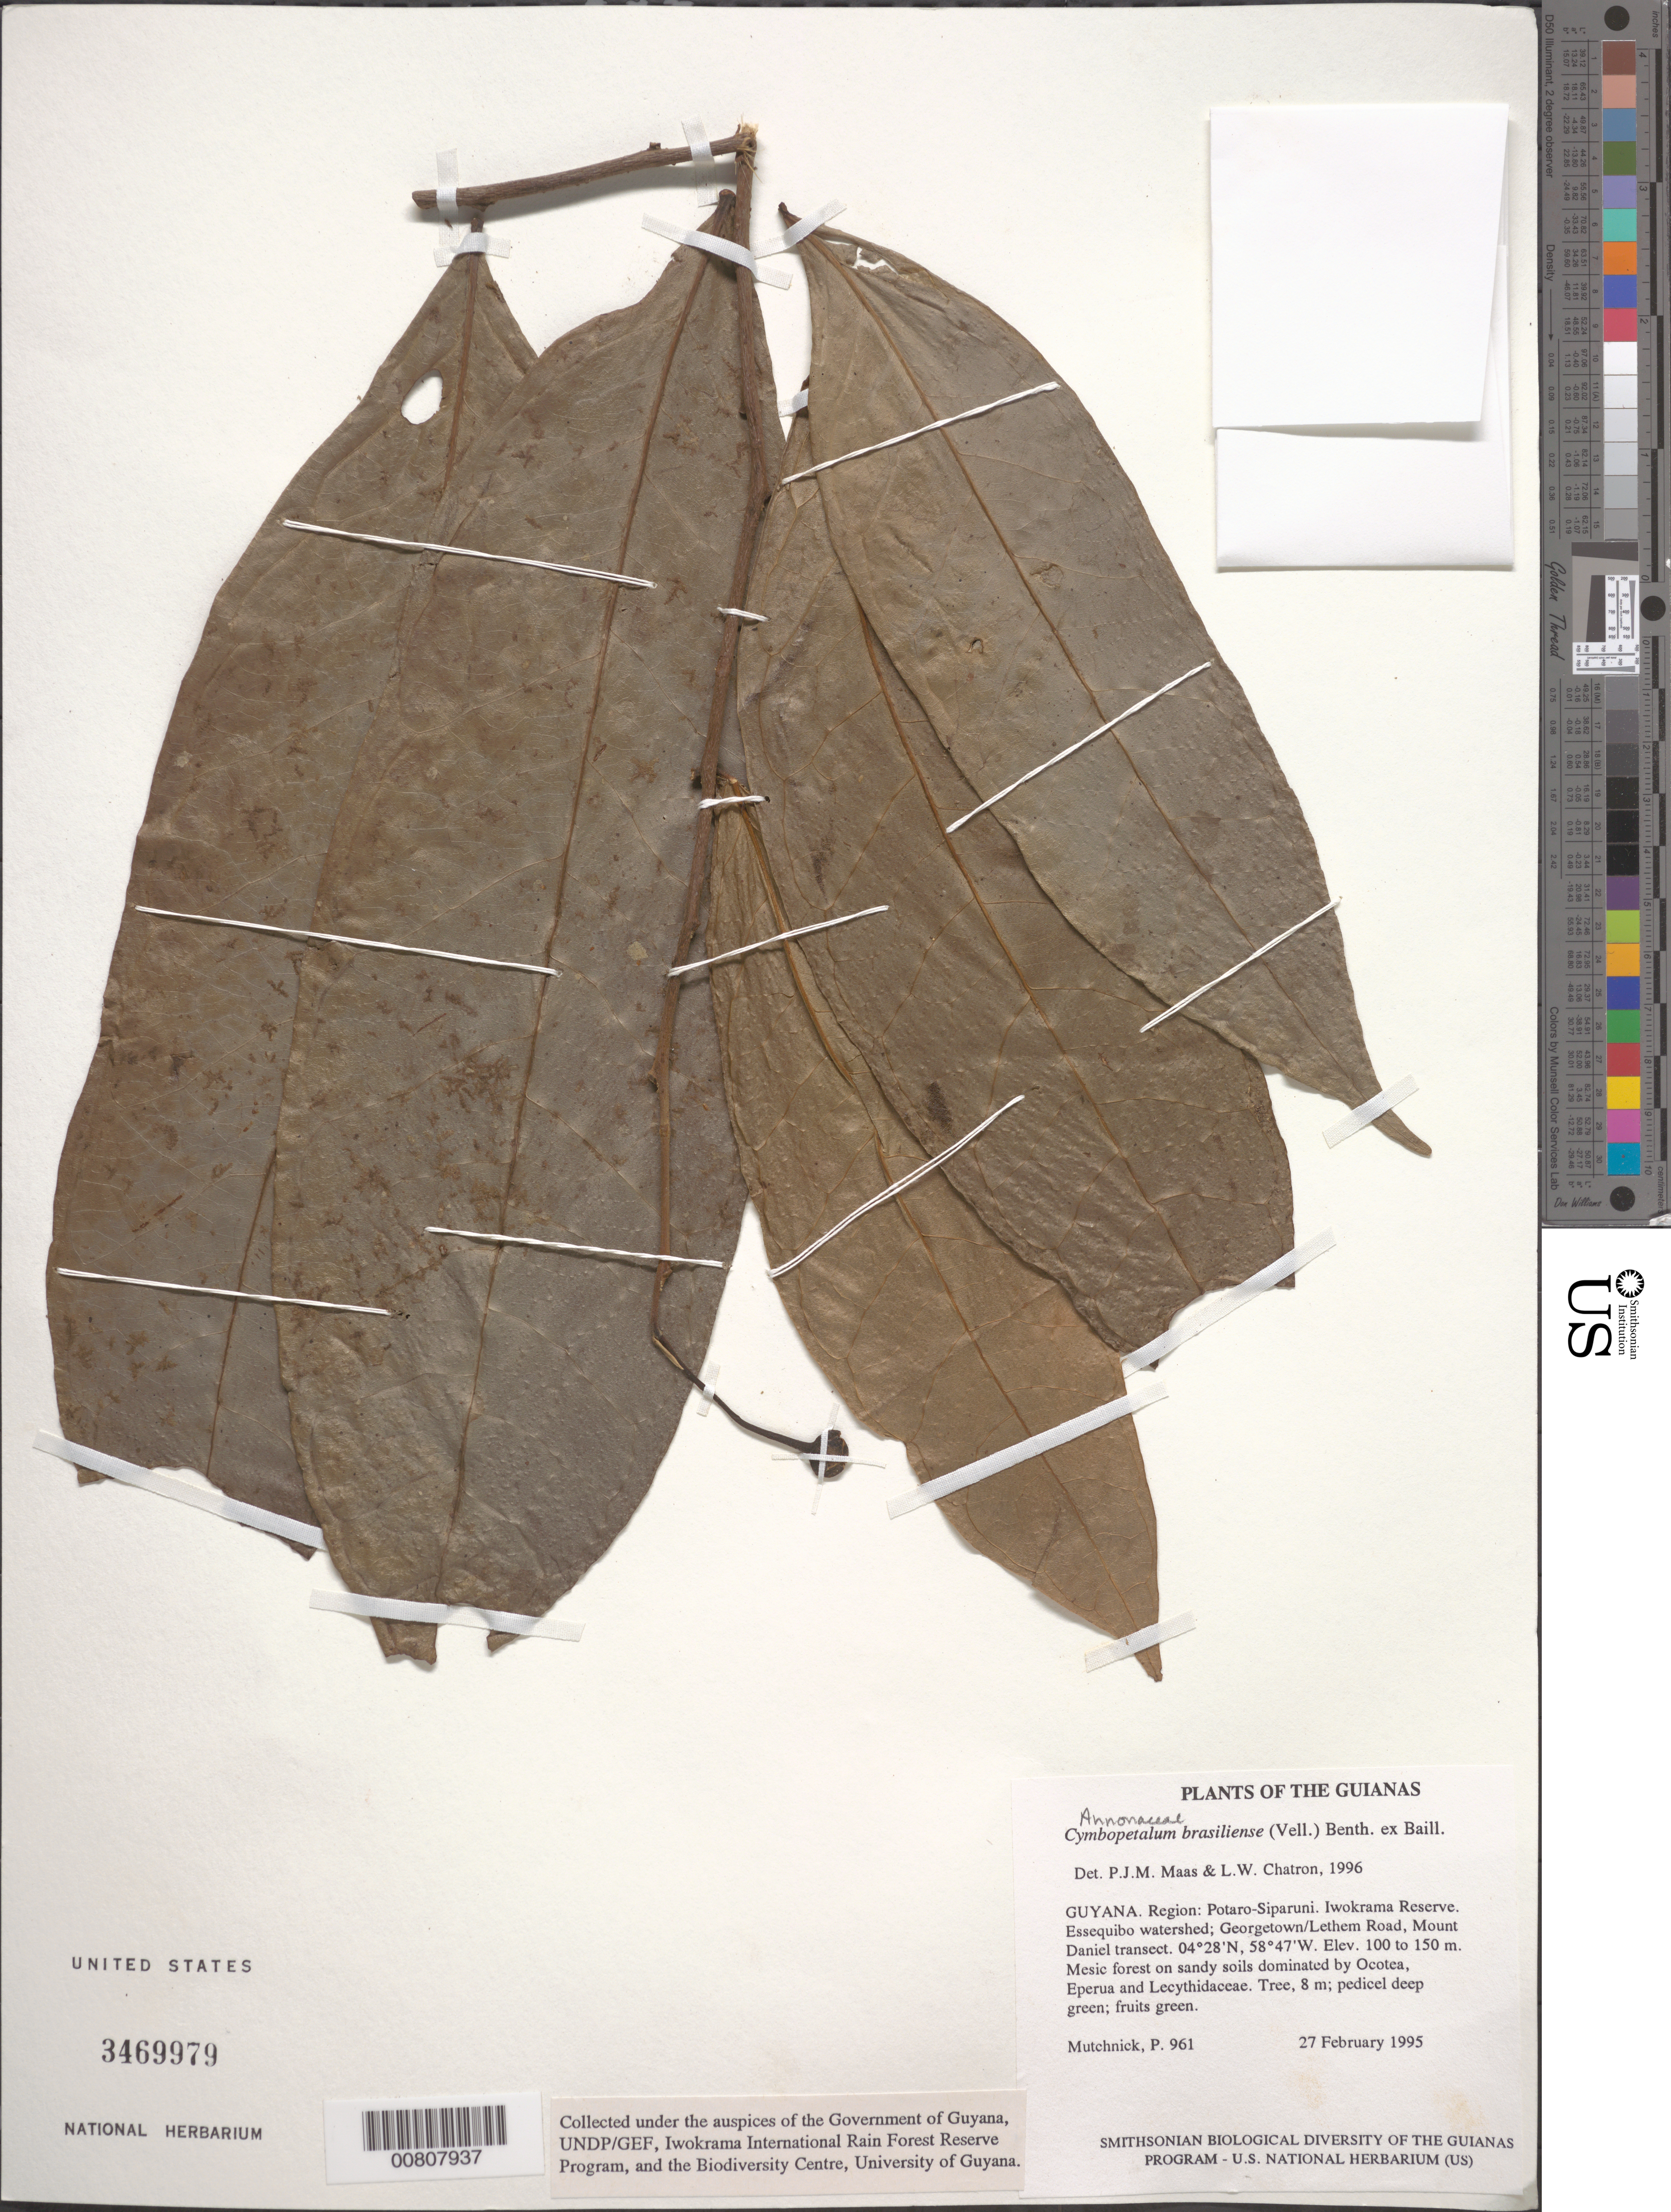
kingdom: Plantae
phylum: Tracheophyta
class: Magnoliopsida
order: Magnoliales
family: Annonaceae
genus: Cymbopetalum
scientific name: Cymbopetalum brasiliense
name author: (Vell.) Benth. ex Baill.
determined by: Maas, P. J.; Chatrou, L. W.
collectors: P. Mutchnick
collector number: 961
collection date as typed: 27 February 1995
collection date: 1995-02-27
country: Guyana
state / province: Potaro-Siparuni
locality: Iwokrama Reserve. Essequibo watershed; Georgetown/Lethem Road, Mount Daniel transect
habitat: Mesic forest on sandy soils dominated by Ocotea, Eperua and Lecythidaceae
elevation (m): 100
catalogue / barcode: US 3469979